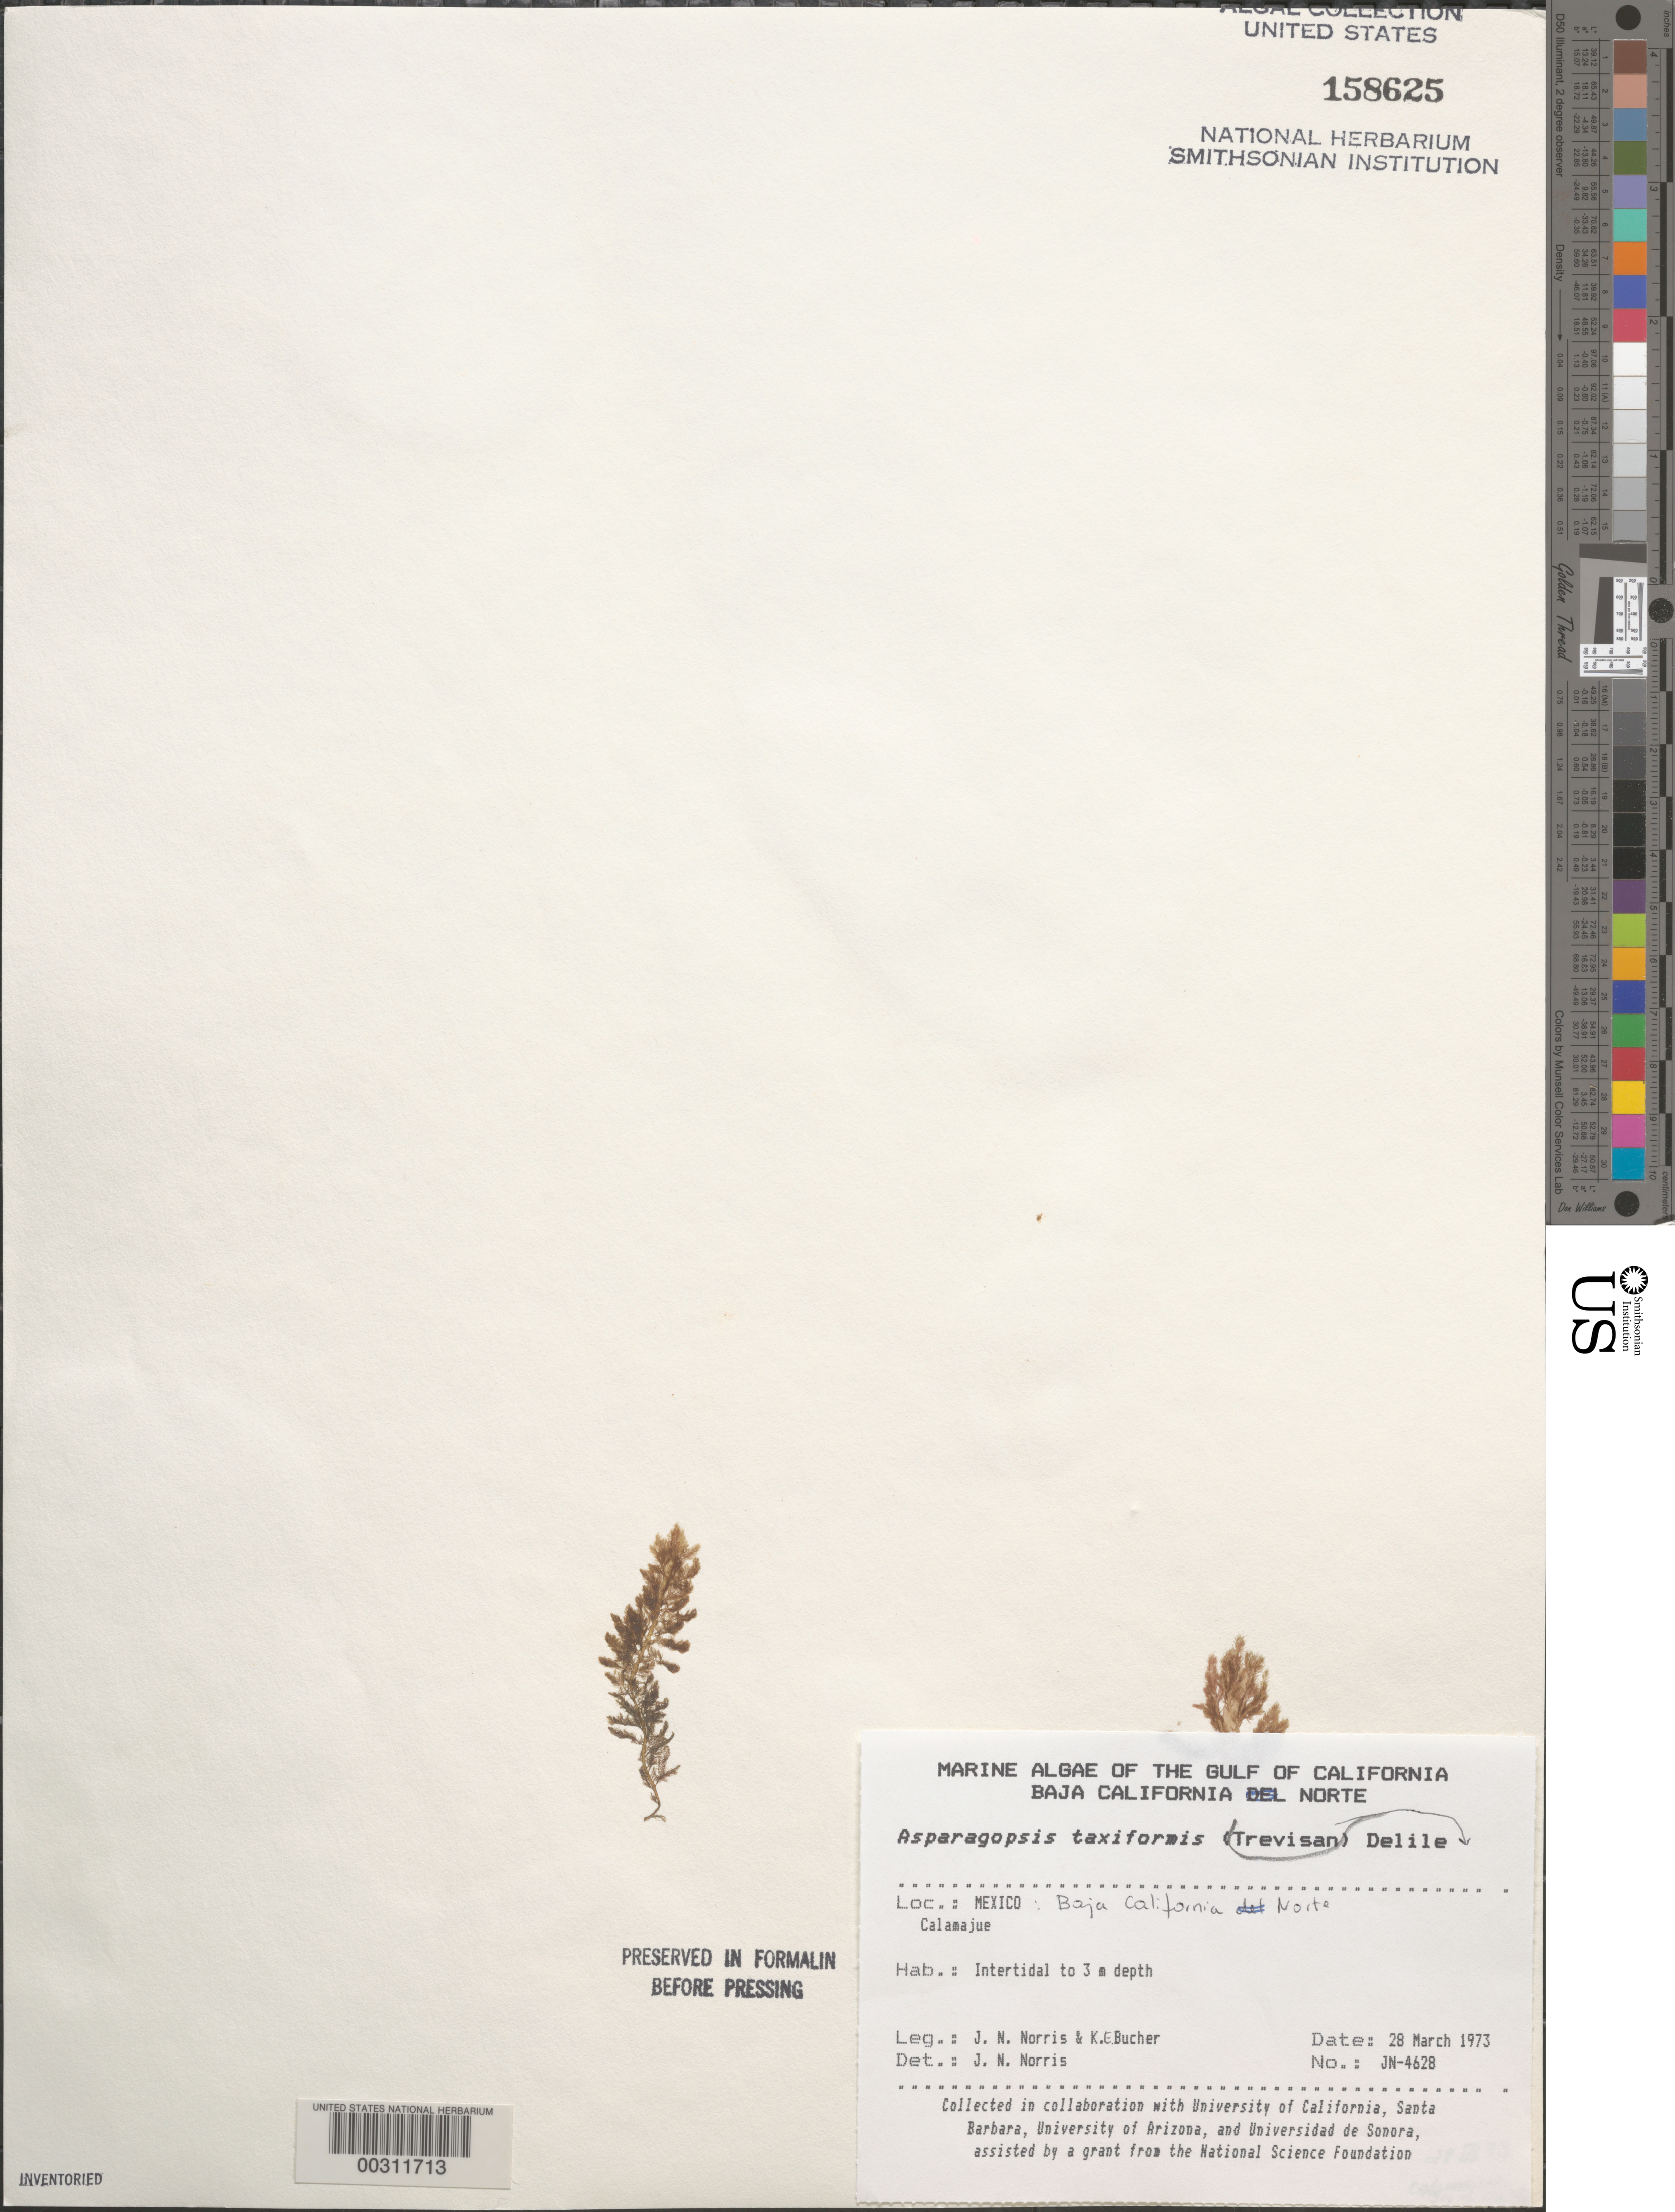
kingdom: Plantae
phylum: Rhodophyta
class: Florideophyceae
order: Bonnemaisoniales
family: Bonnemaisoniaceae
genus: Asparagopsis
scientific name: Asparagopsis taxiformis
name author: (Delile) Trevis.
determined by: Norris, James N.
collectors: J. N. Norris & K. E. Bucher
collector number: JN-4628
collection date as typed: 28 Mar 1973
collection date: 1973-03-28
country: Mexico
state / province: Baja California Norte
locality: Calamajue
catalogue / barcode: US 158625